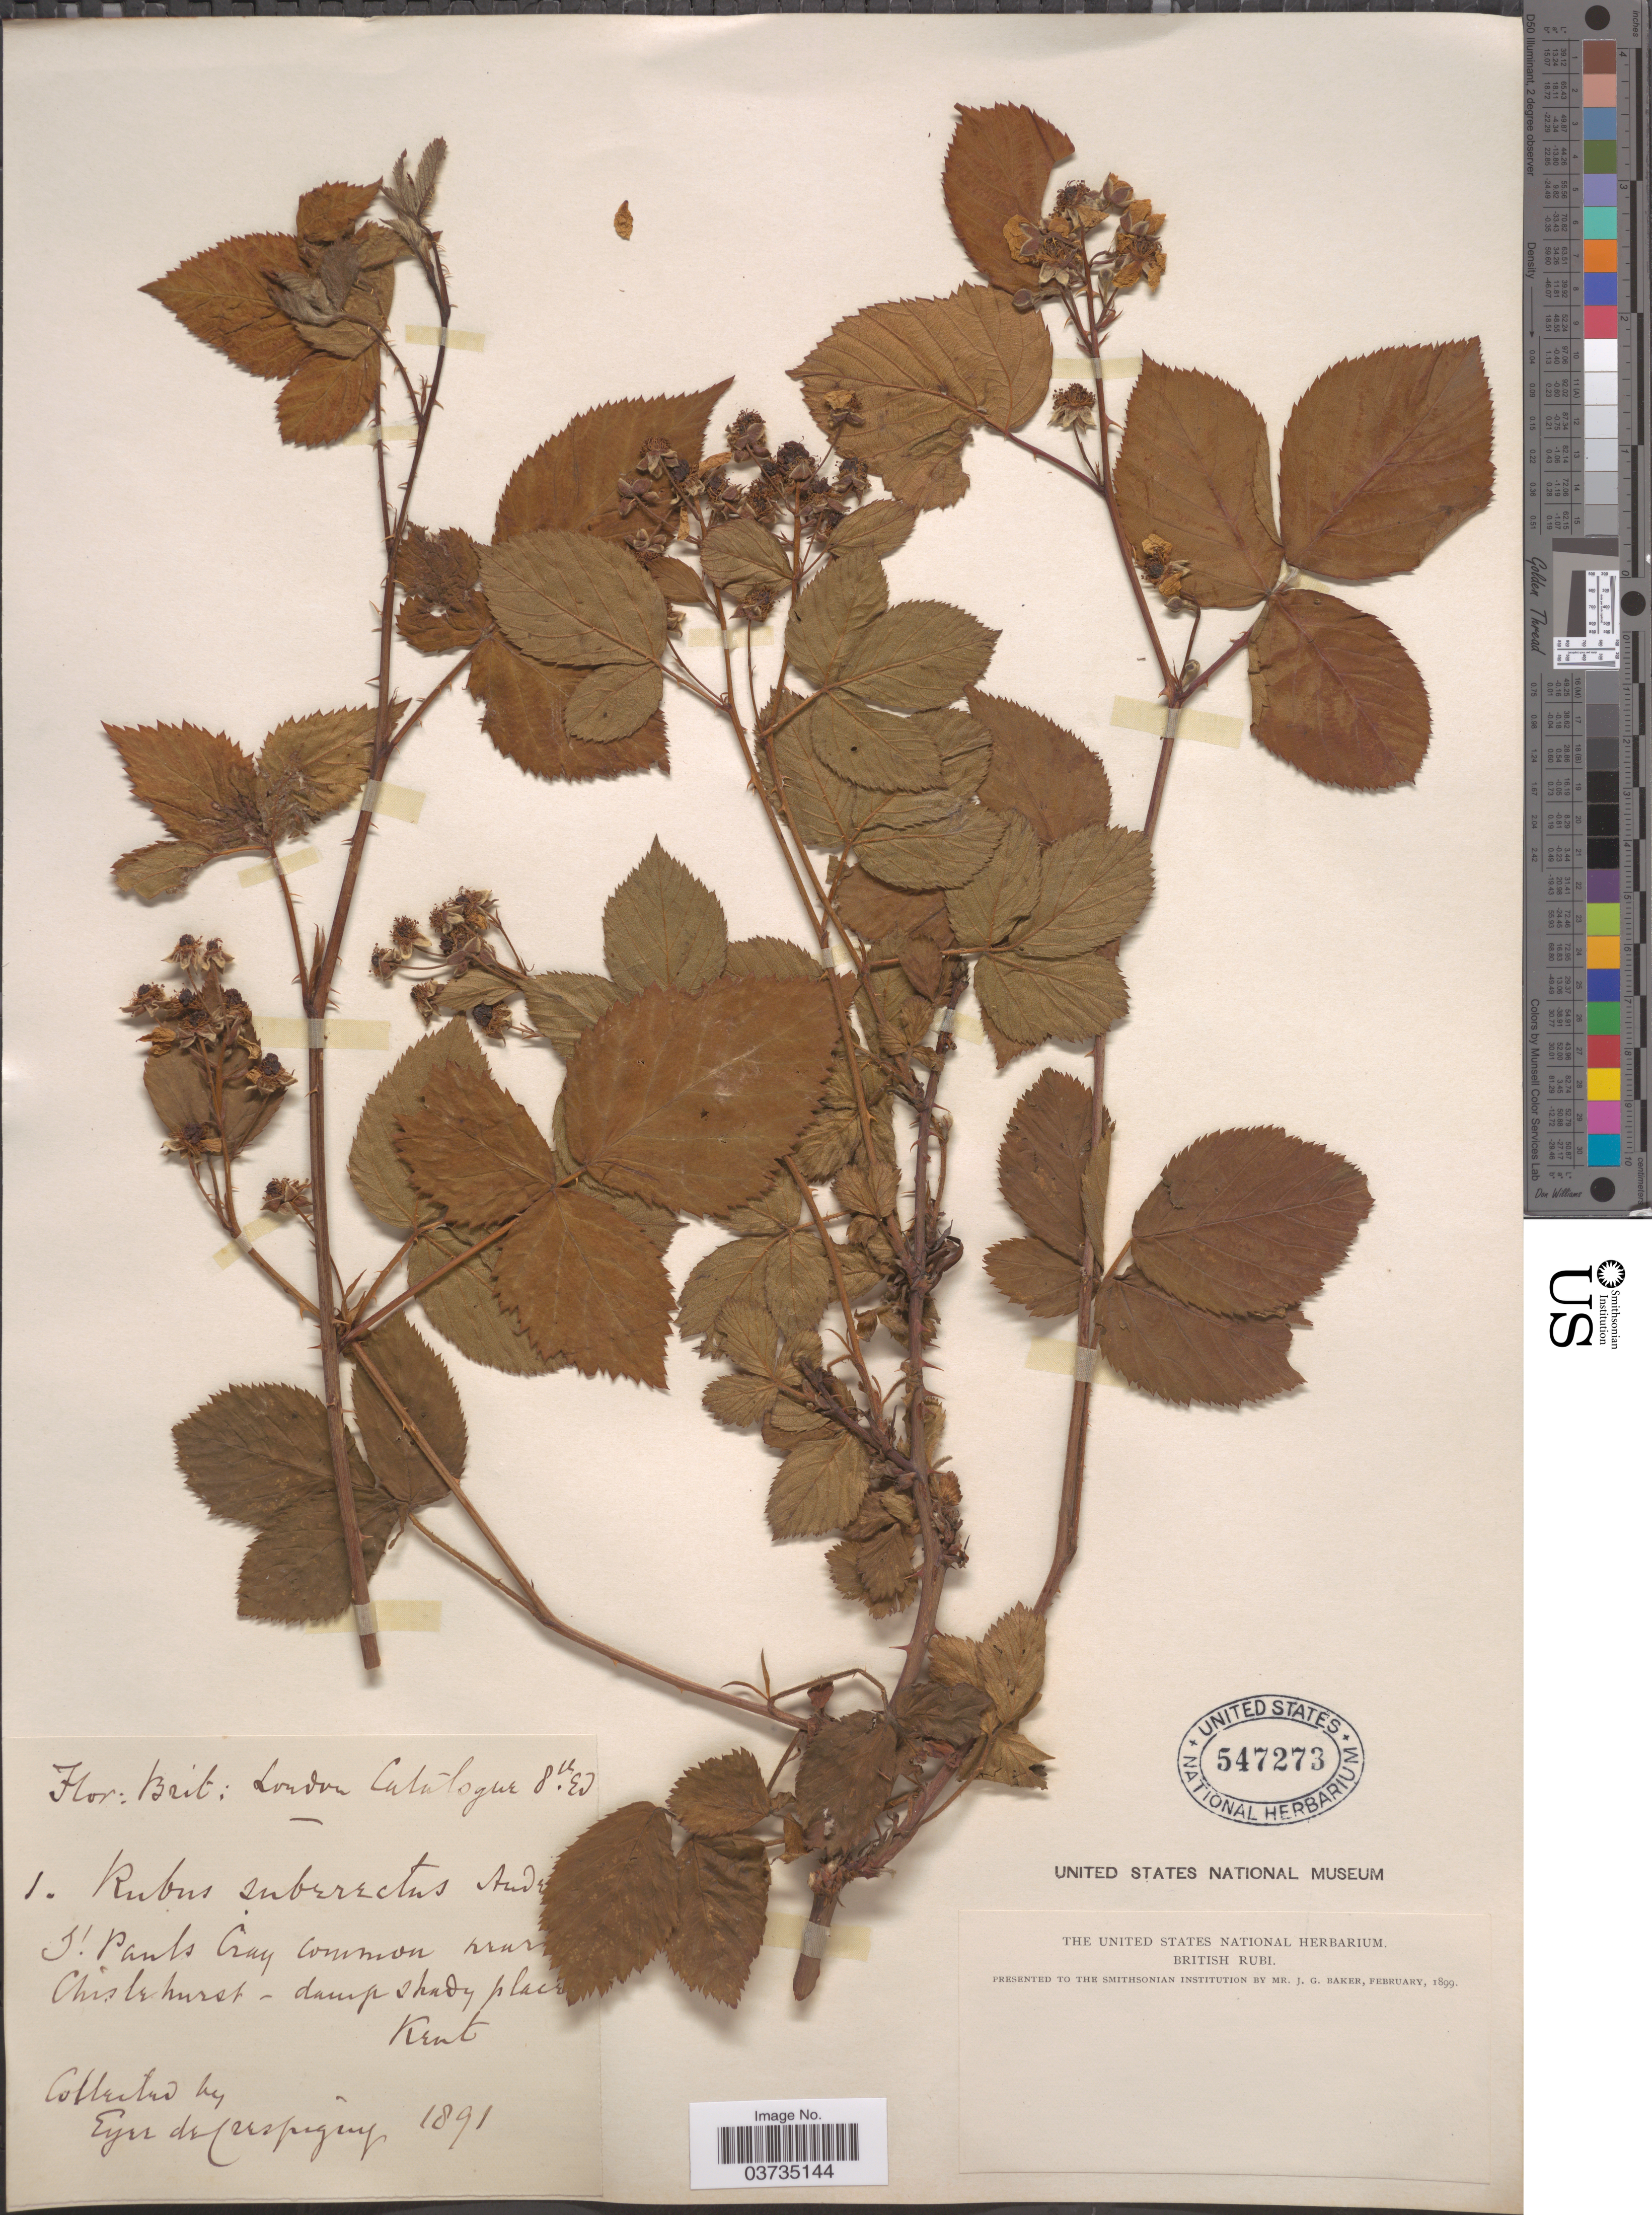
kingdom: Plantae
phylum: Tracheophyta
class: Magnoliopsida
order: Rosales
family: Rosaceae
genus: Rubus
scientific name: Rubus suberectus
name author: G. Anderson ex Sm.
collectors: E. de Crespigny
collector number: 1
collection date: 1891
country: United Kingdom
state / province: England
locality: Chislehurst. Kent.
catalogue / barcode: US 547273